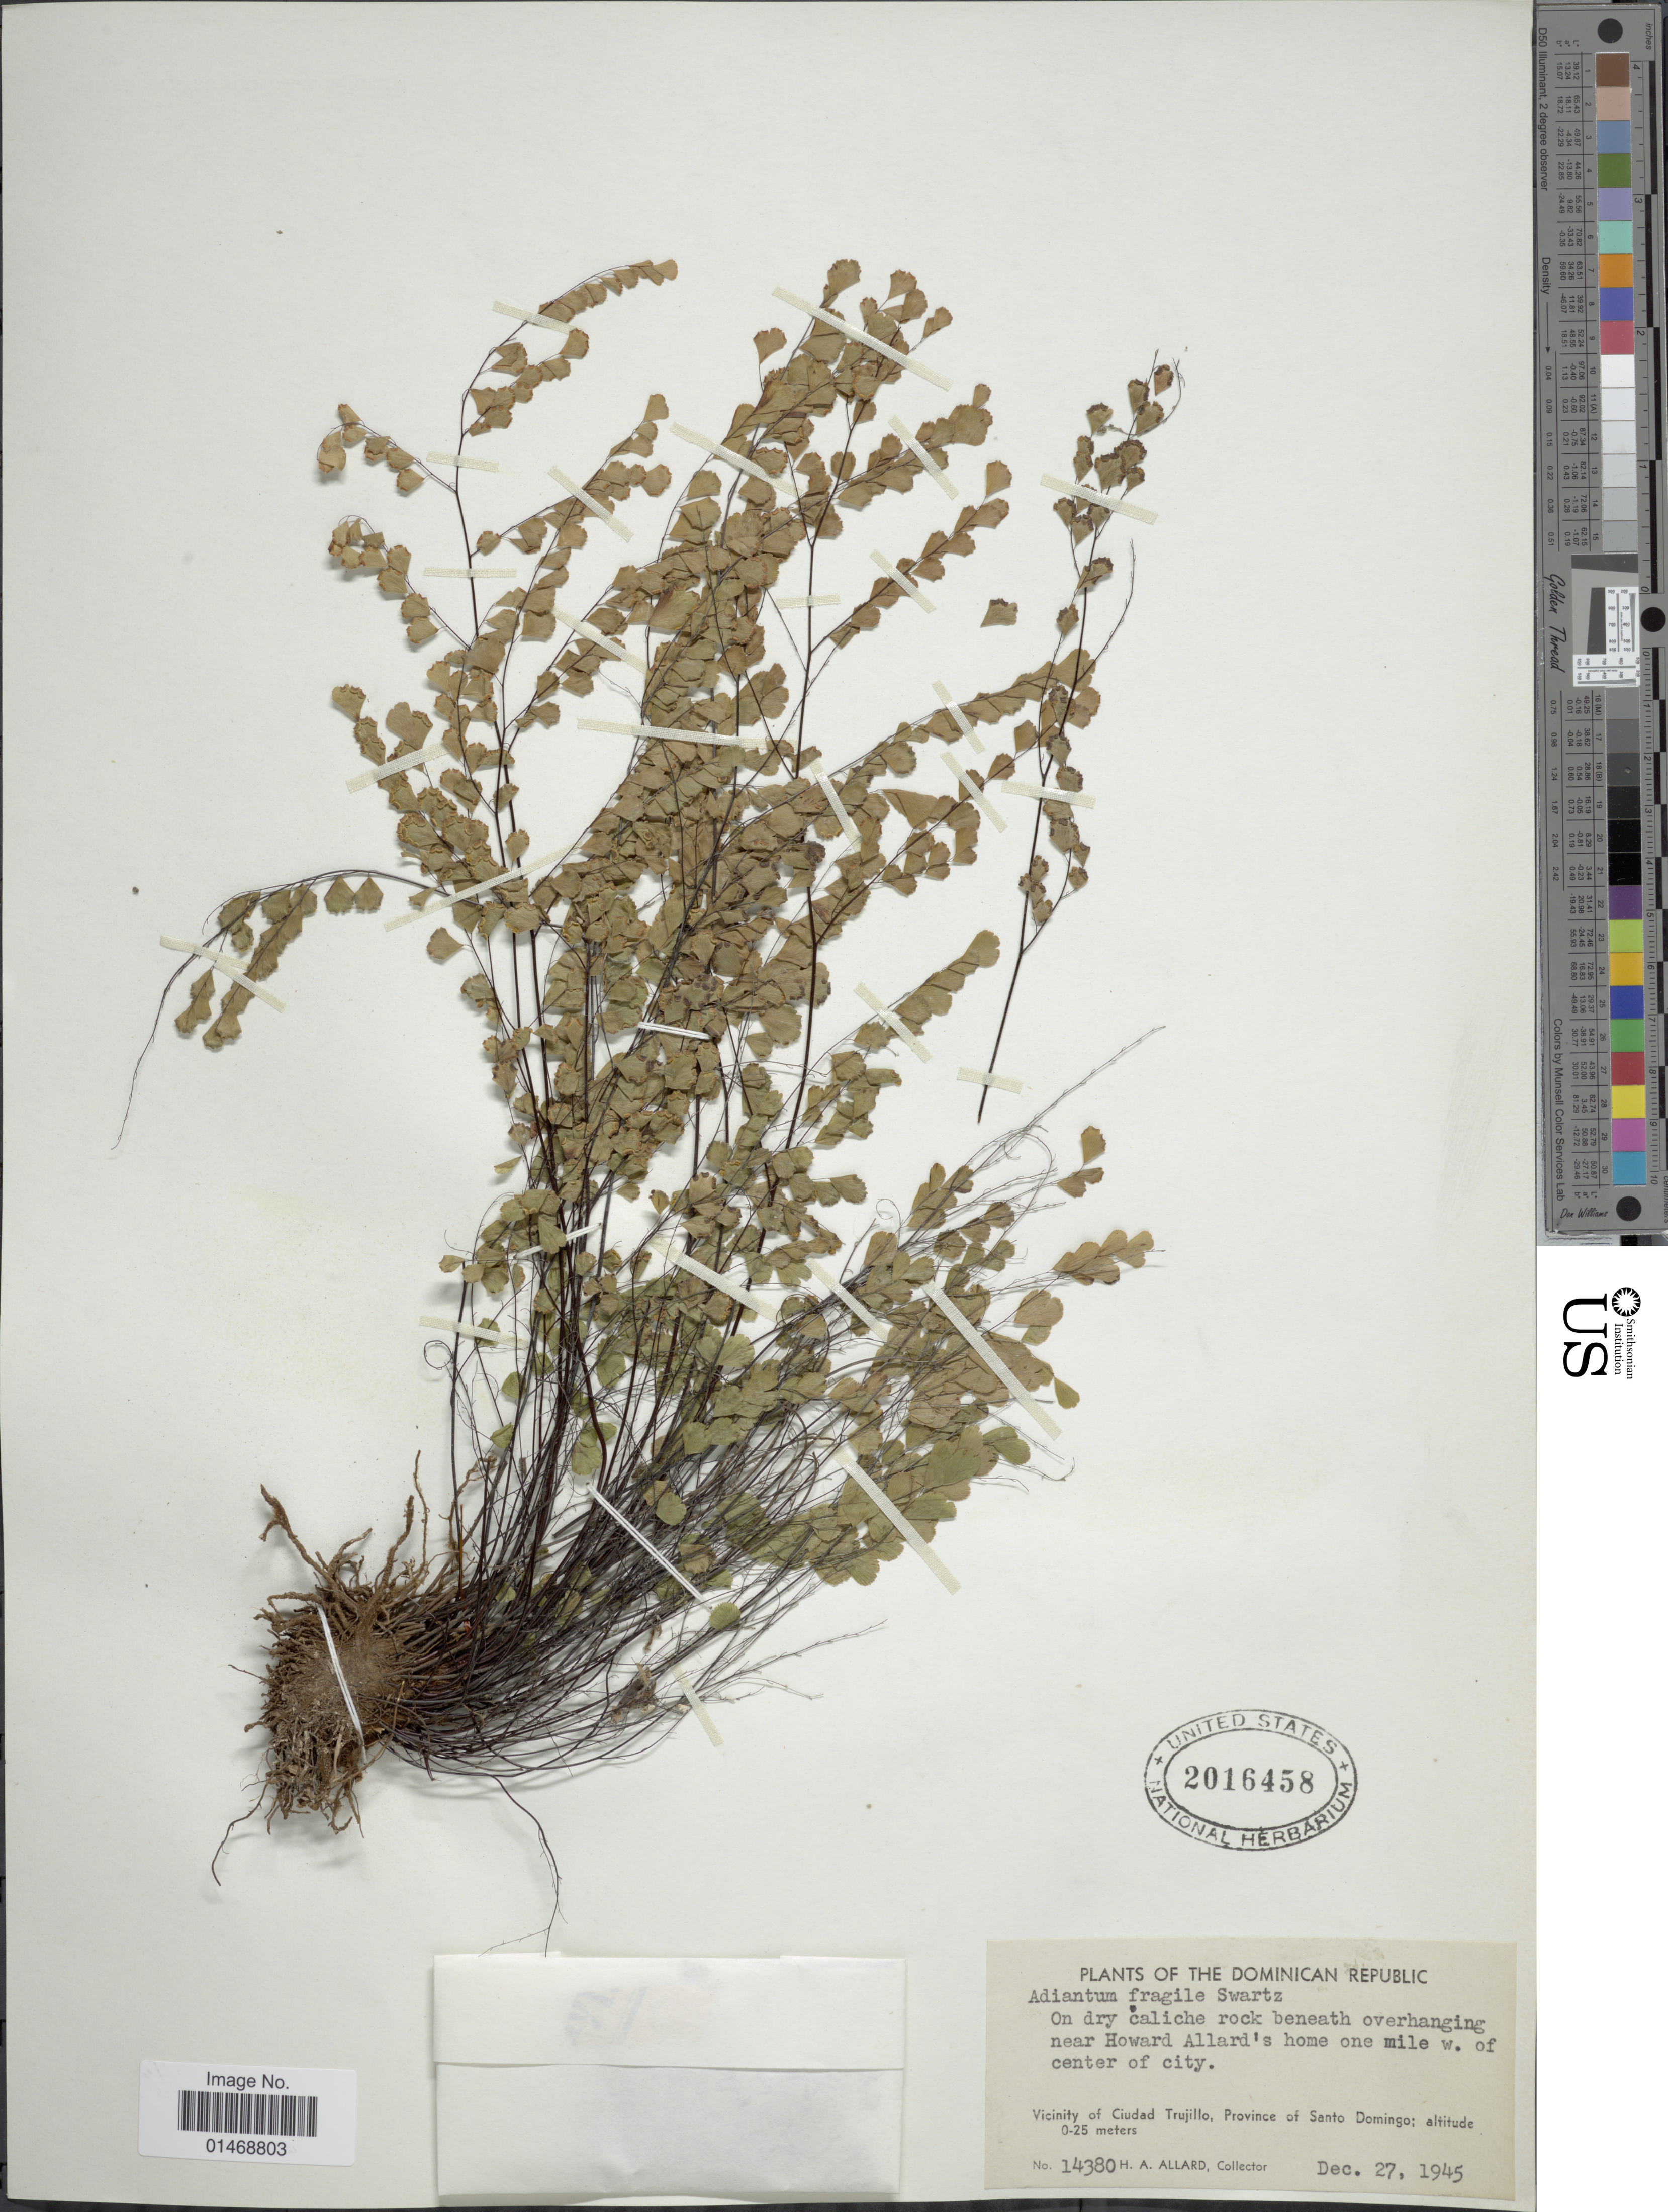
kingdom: Plantae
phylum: Tracheophyta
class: Polypodiopsida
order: Polypodiales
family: Pteridaceae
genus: Adiantum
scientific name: Adiantum fragile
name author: Sw.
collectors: H. A. Allard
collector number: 14380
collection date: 1945-12-27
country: Dominican Republic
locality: Near Howard Allard's home one mile w. of center of city, Vicinity of Ciudad Trujillo, Province Santo Domingo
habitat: on dry caliche rock overhanging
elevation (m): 0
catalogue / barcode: US 2016458